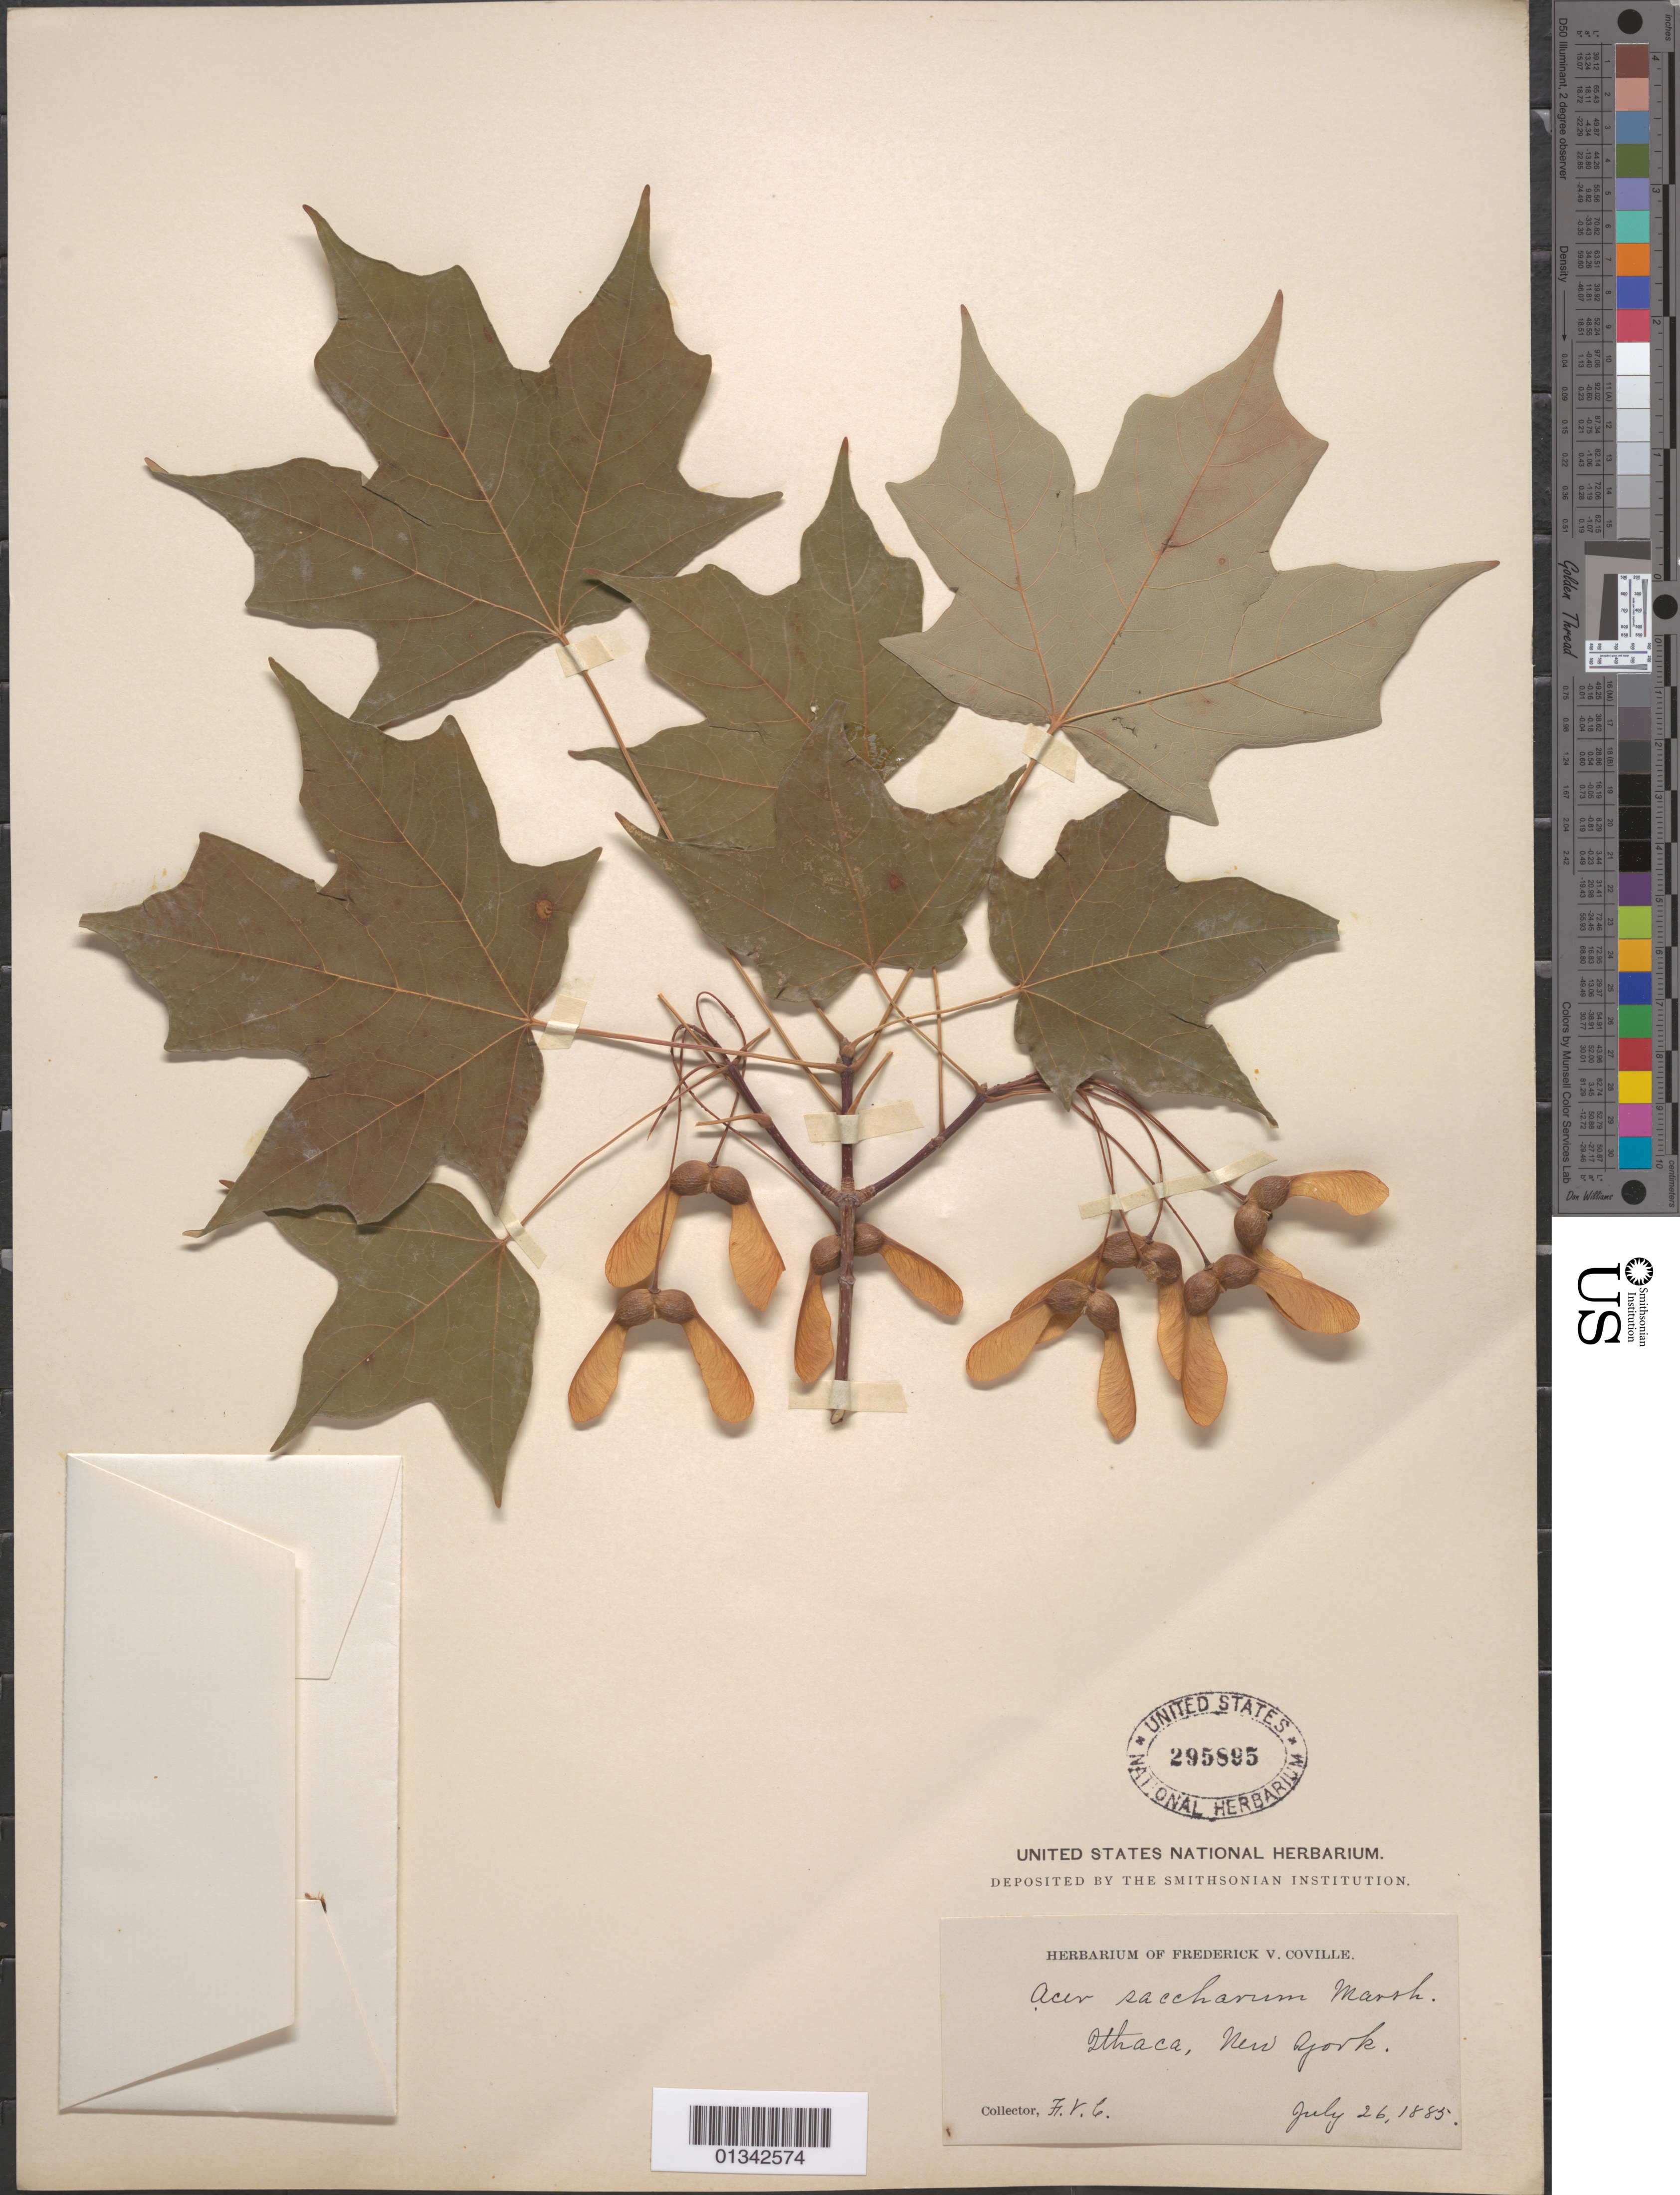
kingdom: Plantae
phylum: Tracheophyta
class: Magnoliopsida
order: Sapindales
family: Sapindaceae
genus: Acer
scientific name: Acer saccharum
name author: Marshall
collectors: F. V. Coville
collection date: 1885-07-26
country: United States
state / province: New York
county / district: Tompkins County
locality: Ithaca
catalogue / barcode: US 295895